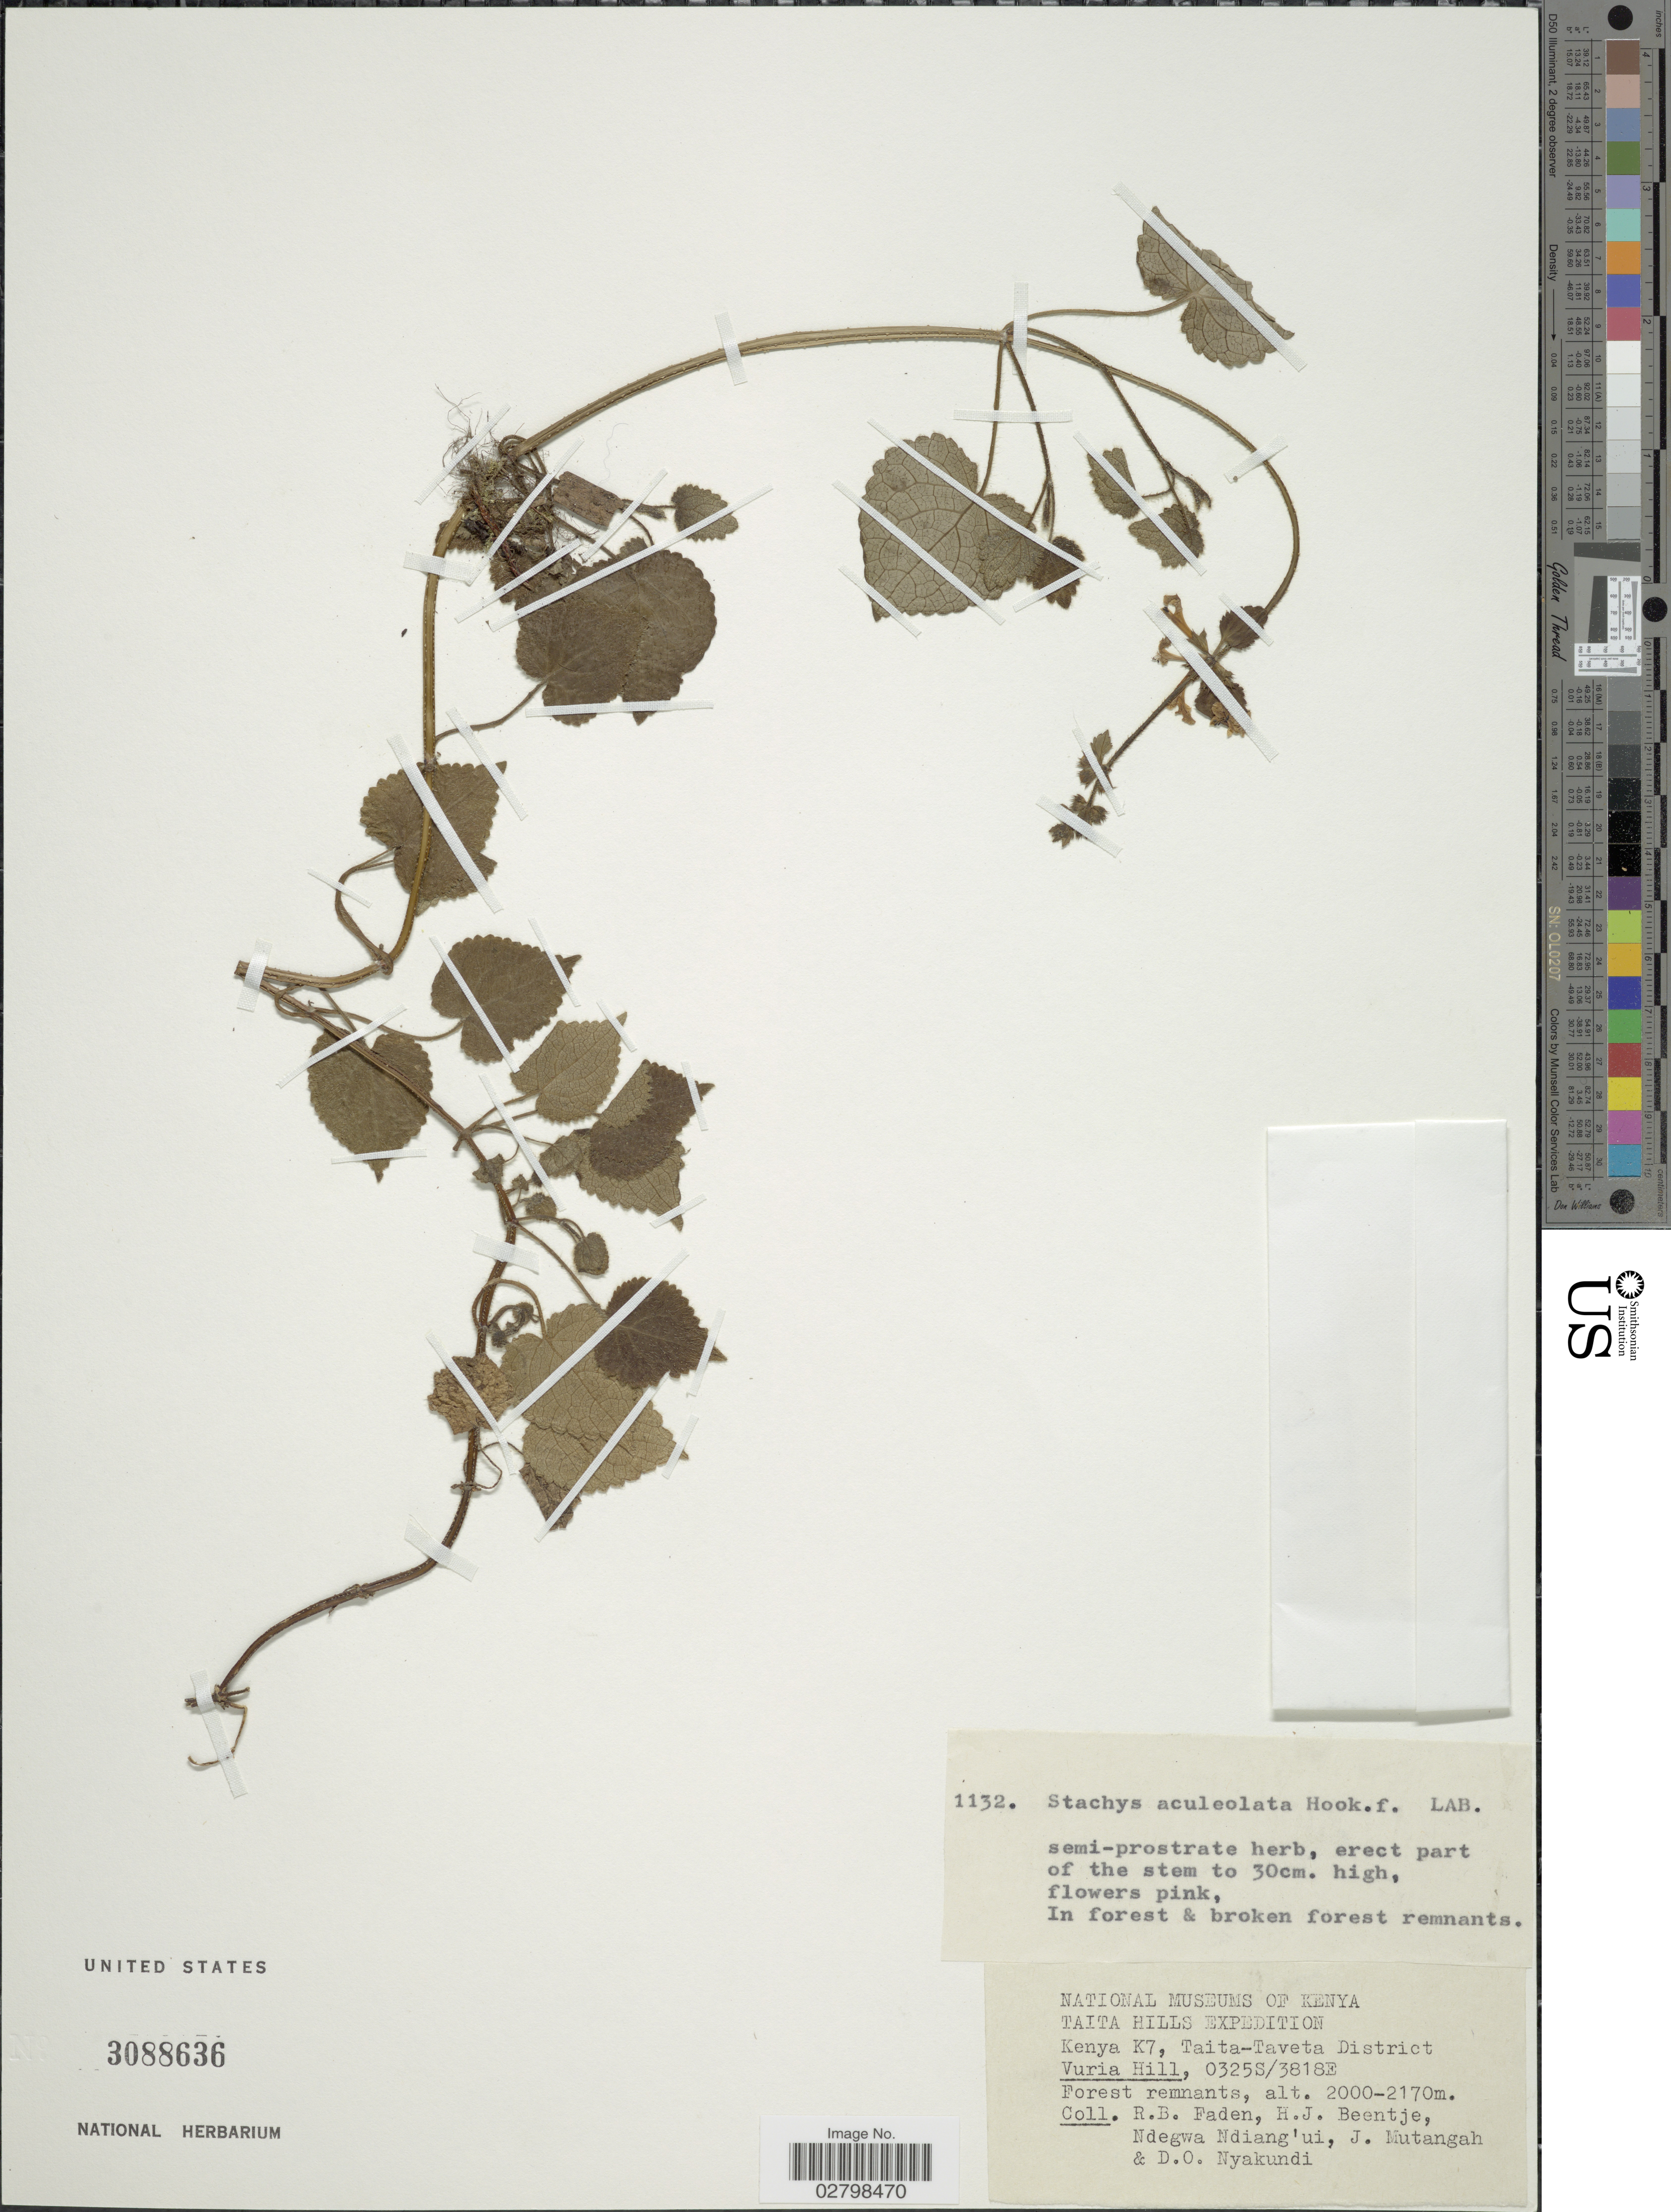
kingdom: Plantae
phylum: Tracheophyta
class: Magnoliopsida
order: Lamiales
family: Lamiaceae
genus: Stachys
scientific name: Stachys aculeolata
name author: Hook. f.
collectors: R. B. Faden, H. J. Beentje, Ndegwa Ndiang'ui, J. Mutangah & D. Nyakundi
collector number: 1132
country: Kenya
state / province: Taita Taveta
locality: Taita Hills. K7. Taita-Taveta District. Vuria Hill.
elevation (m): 2000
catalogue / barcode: US 3088636